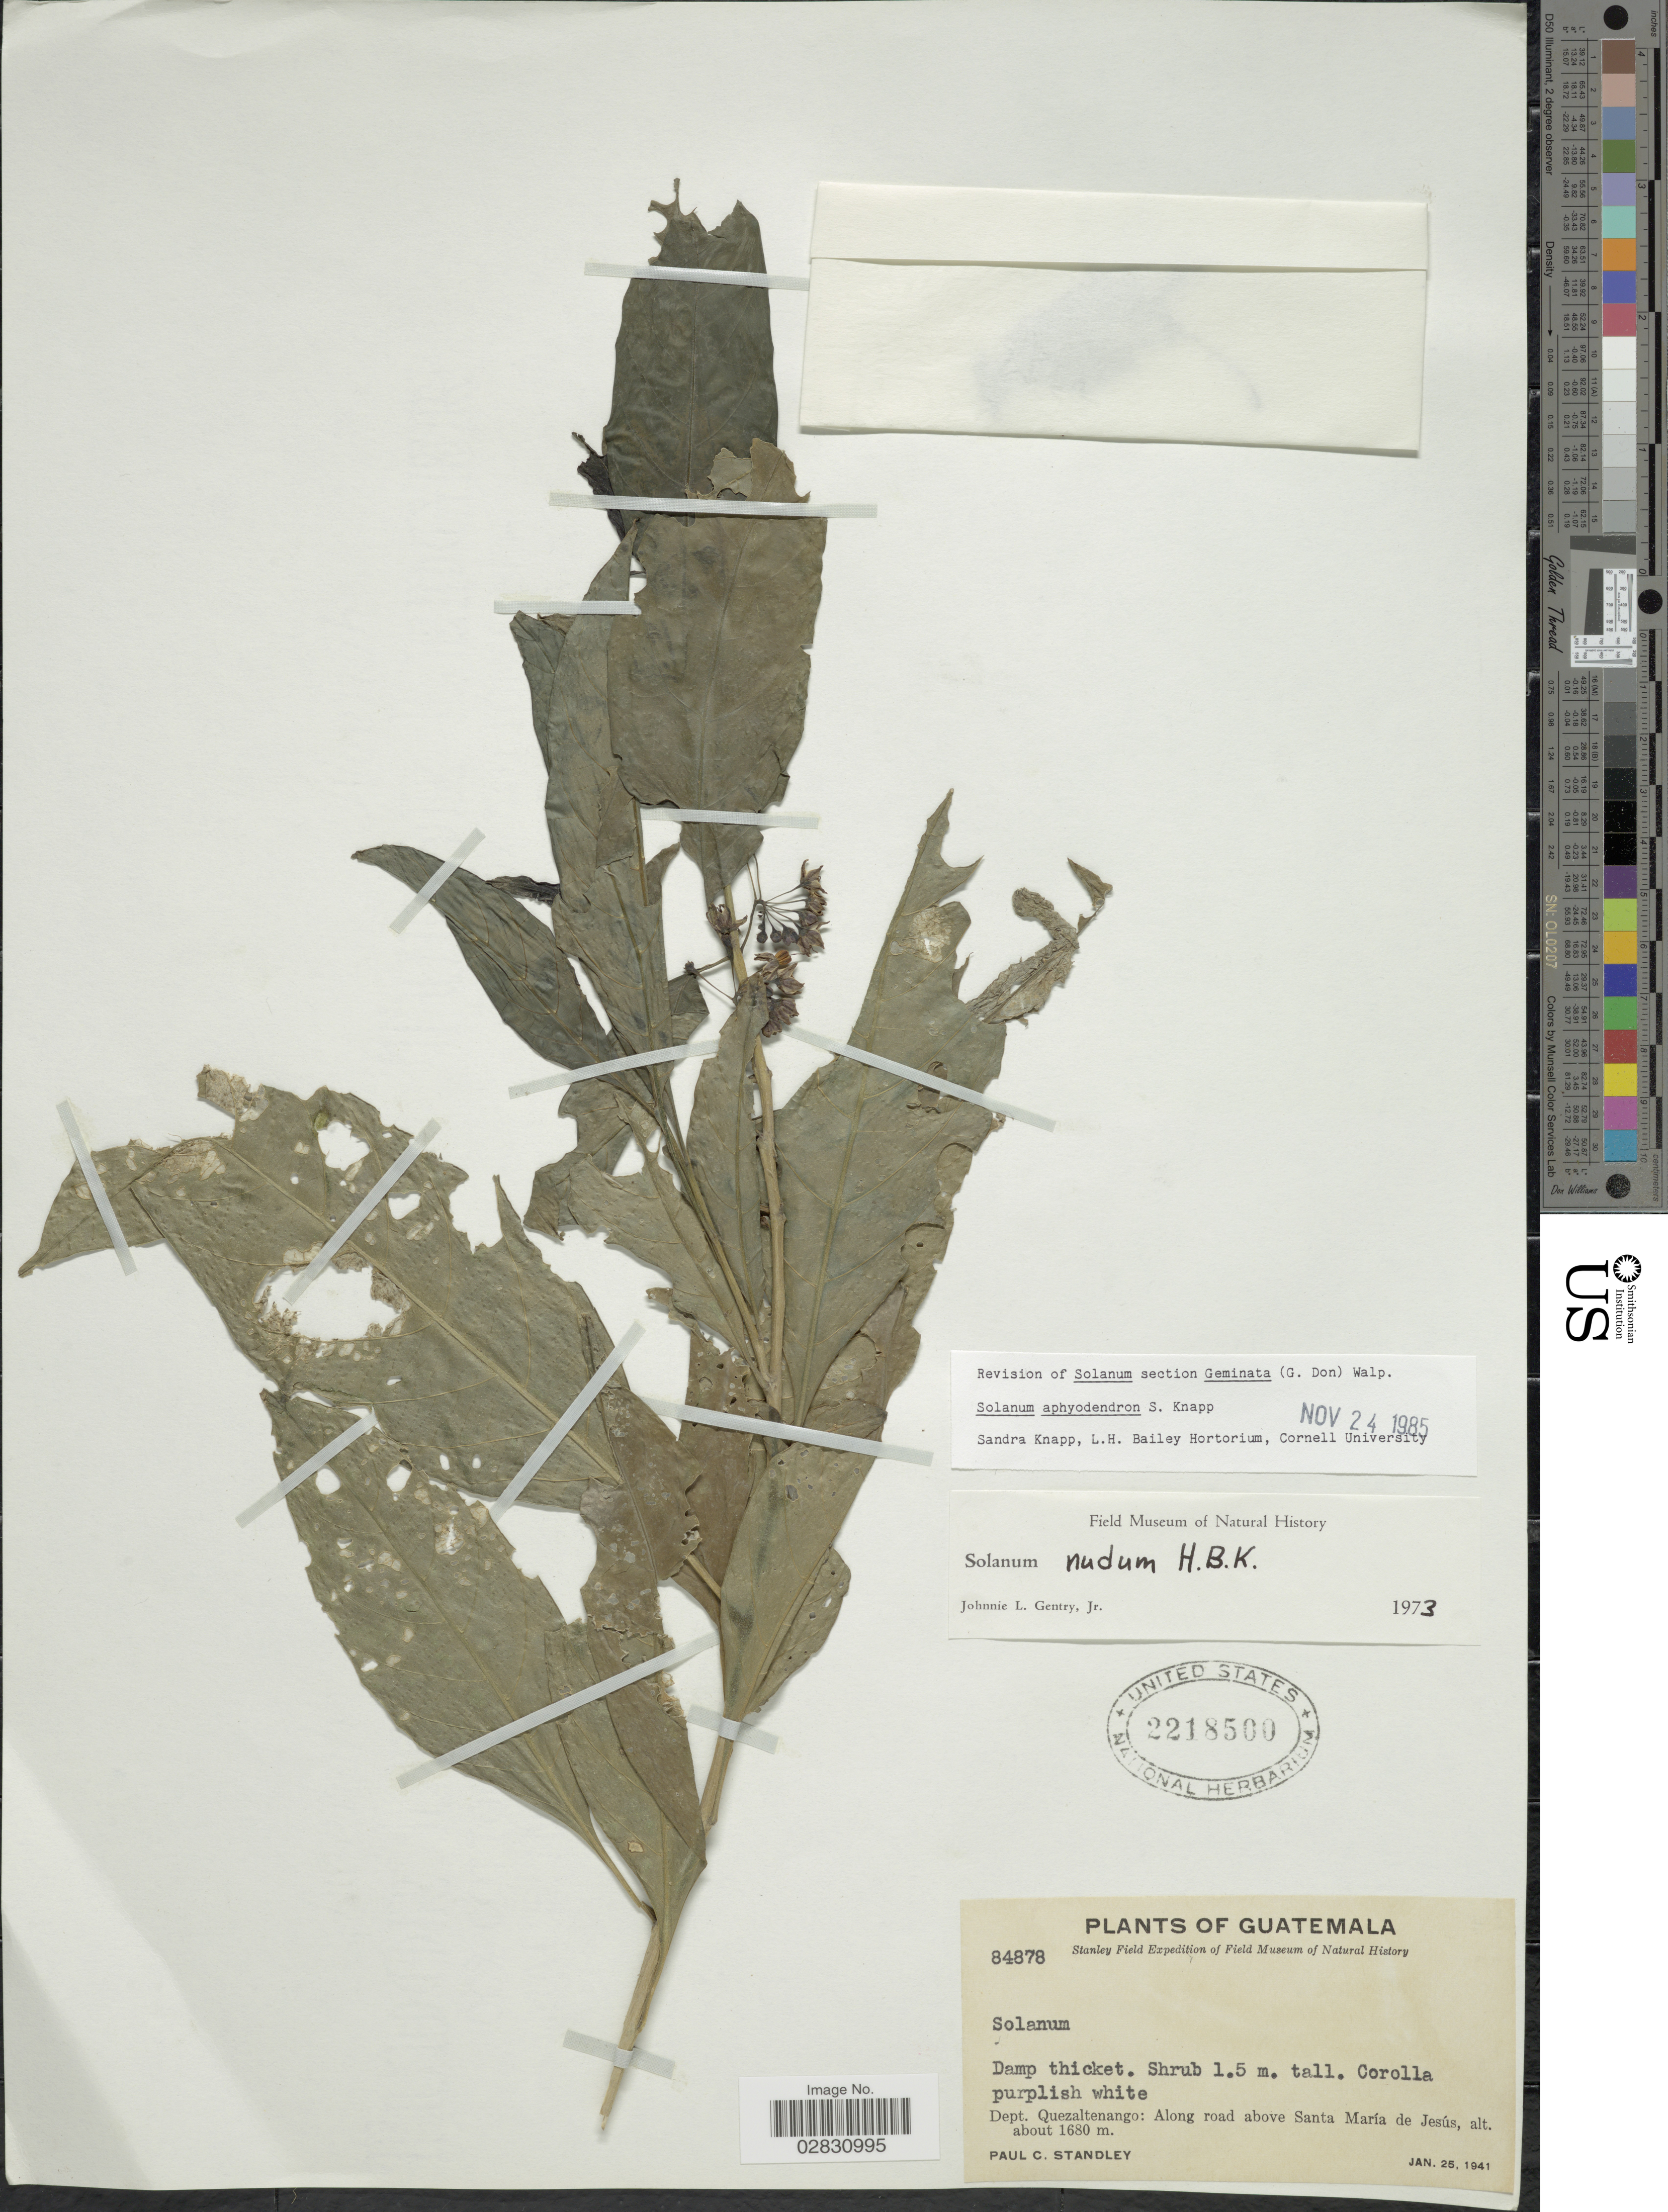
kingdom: Plantae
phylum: Tracheophyta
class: Magnoliopsida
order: Solanales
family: Solanaceae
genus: Solanum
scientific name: Solanum aphyodendron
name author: S. Knapp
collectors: P. C. Standley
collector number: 84878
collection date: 1941-01-25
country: Guatemala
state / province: Quetzaltenango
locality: Dept. Quezaltenango: Along road above Santa María de Jesús.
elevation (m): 1680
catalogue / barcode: US 2218500